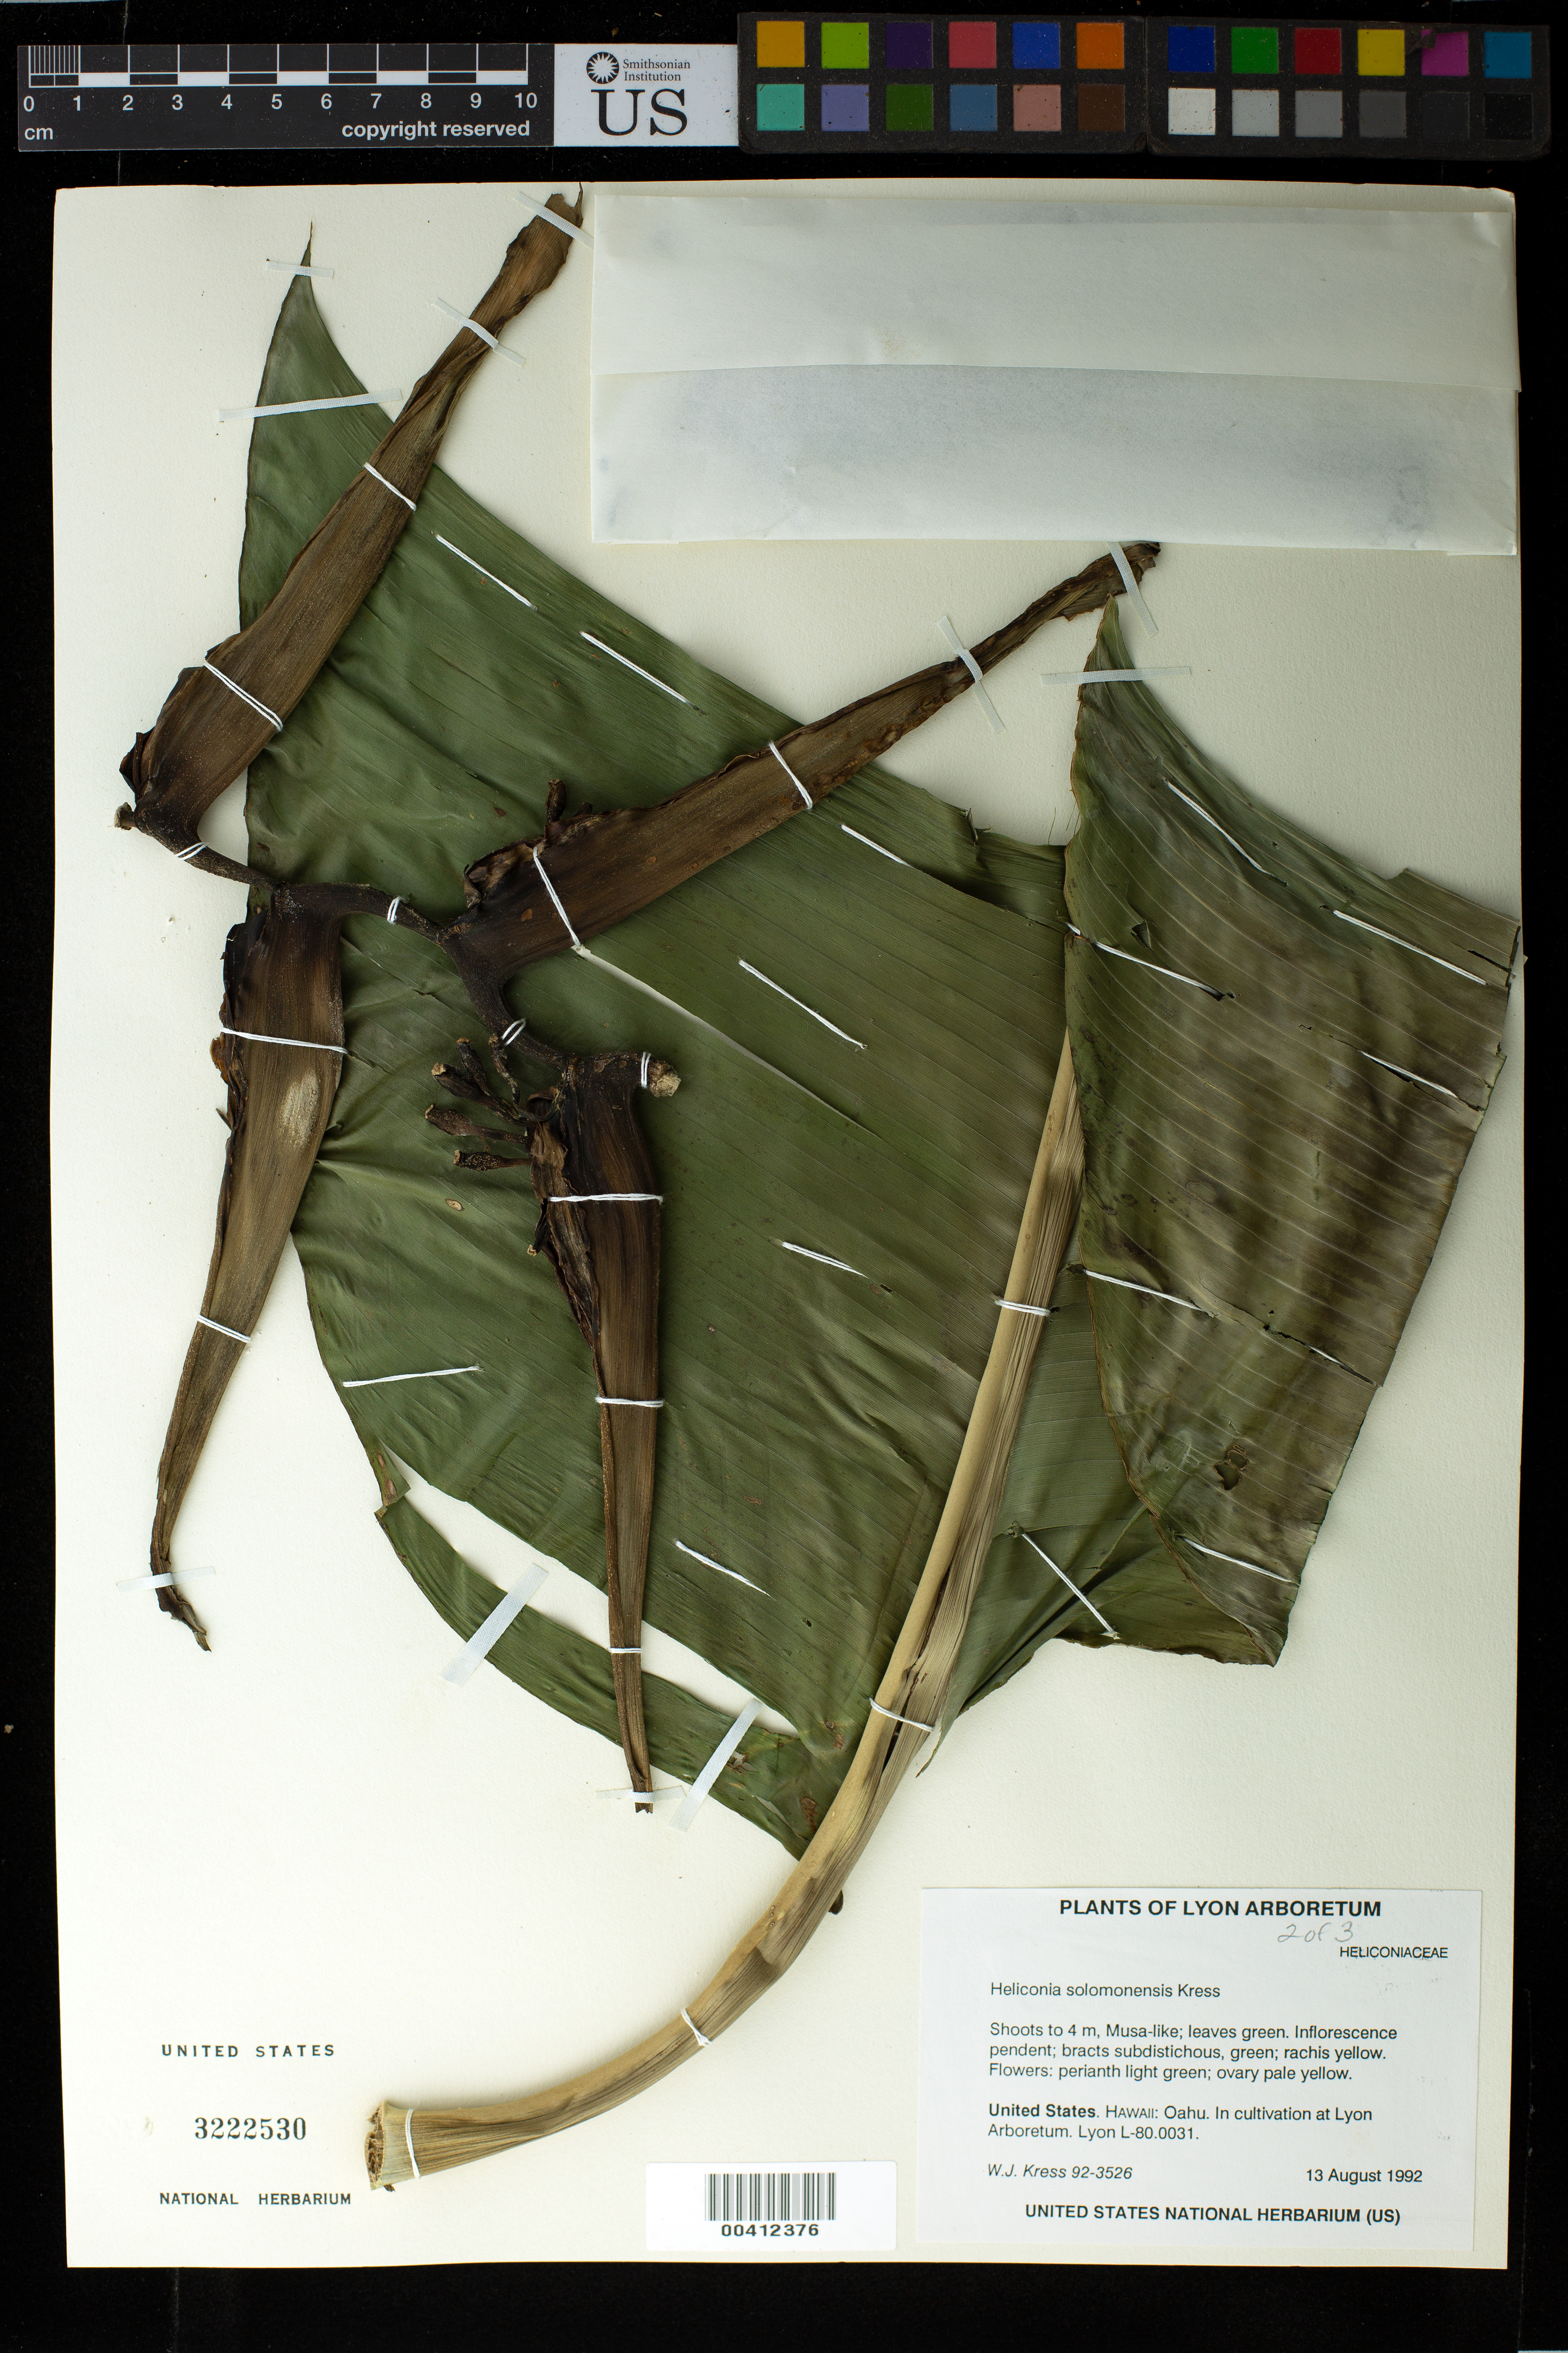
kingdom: Plantae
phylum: Tracheophyta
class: Liliopsida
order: Zingiberales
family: Heliconiaceae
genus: Heliconia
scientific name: Heliconia solomonensis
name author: W.J. Kress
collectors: W. J. Kress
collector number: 92-3526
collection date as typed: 13 Aug 1992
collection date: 1992-08-13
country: United States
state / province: Hawaii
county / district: Honolulu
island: Oahu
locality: Lyon arboretum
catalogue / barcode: US 3222530